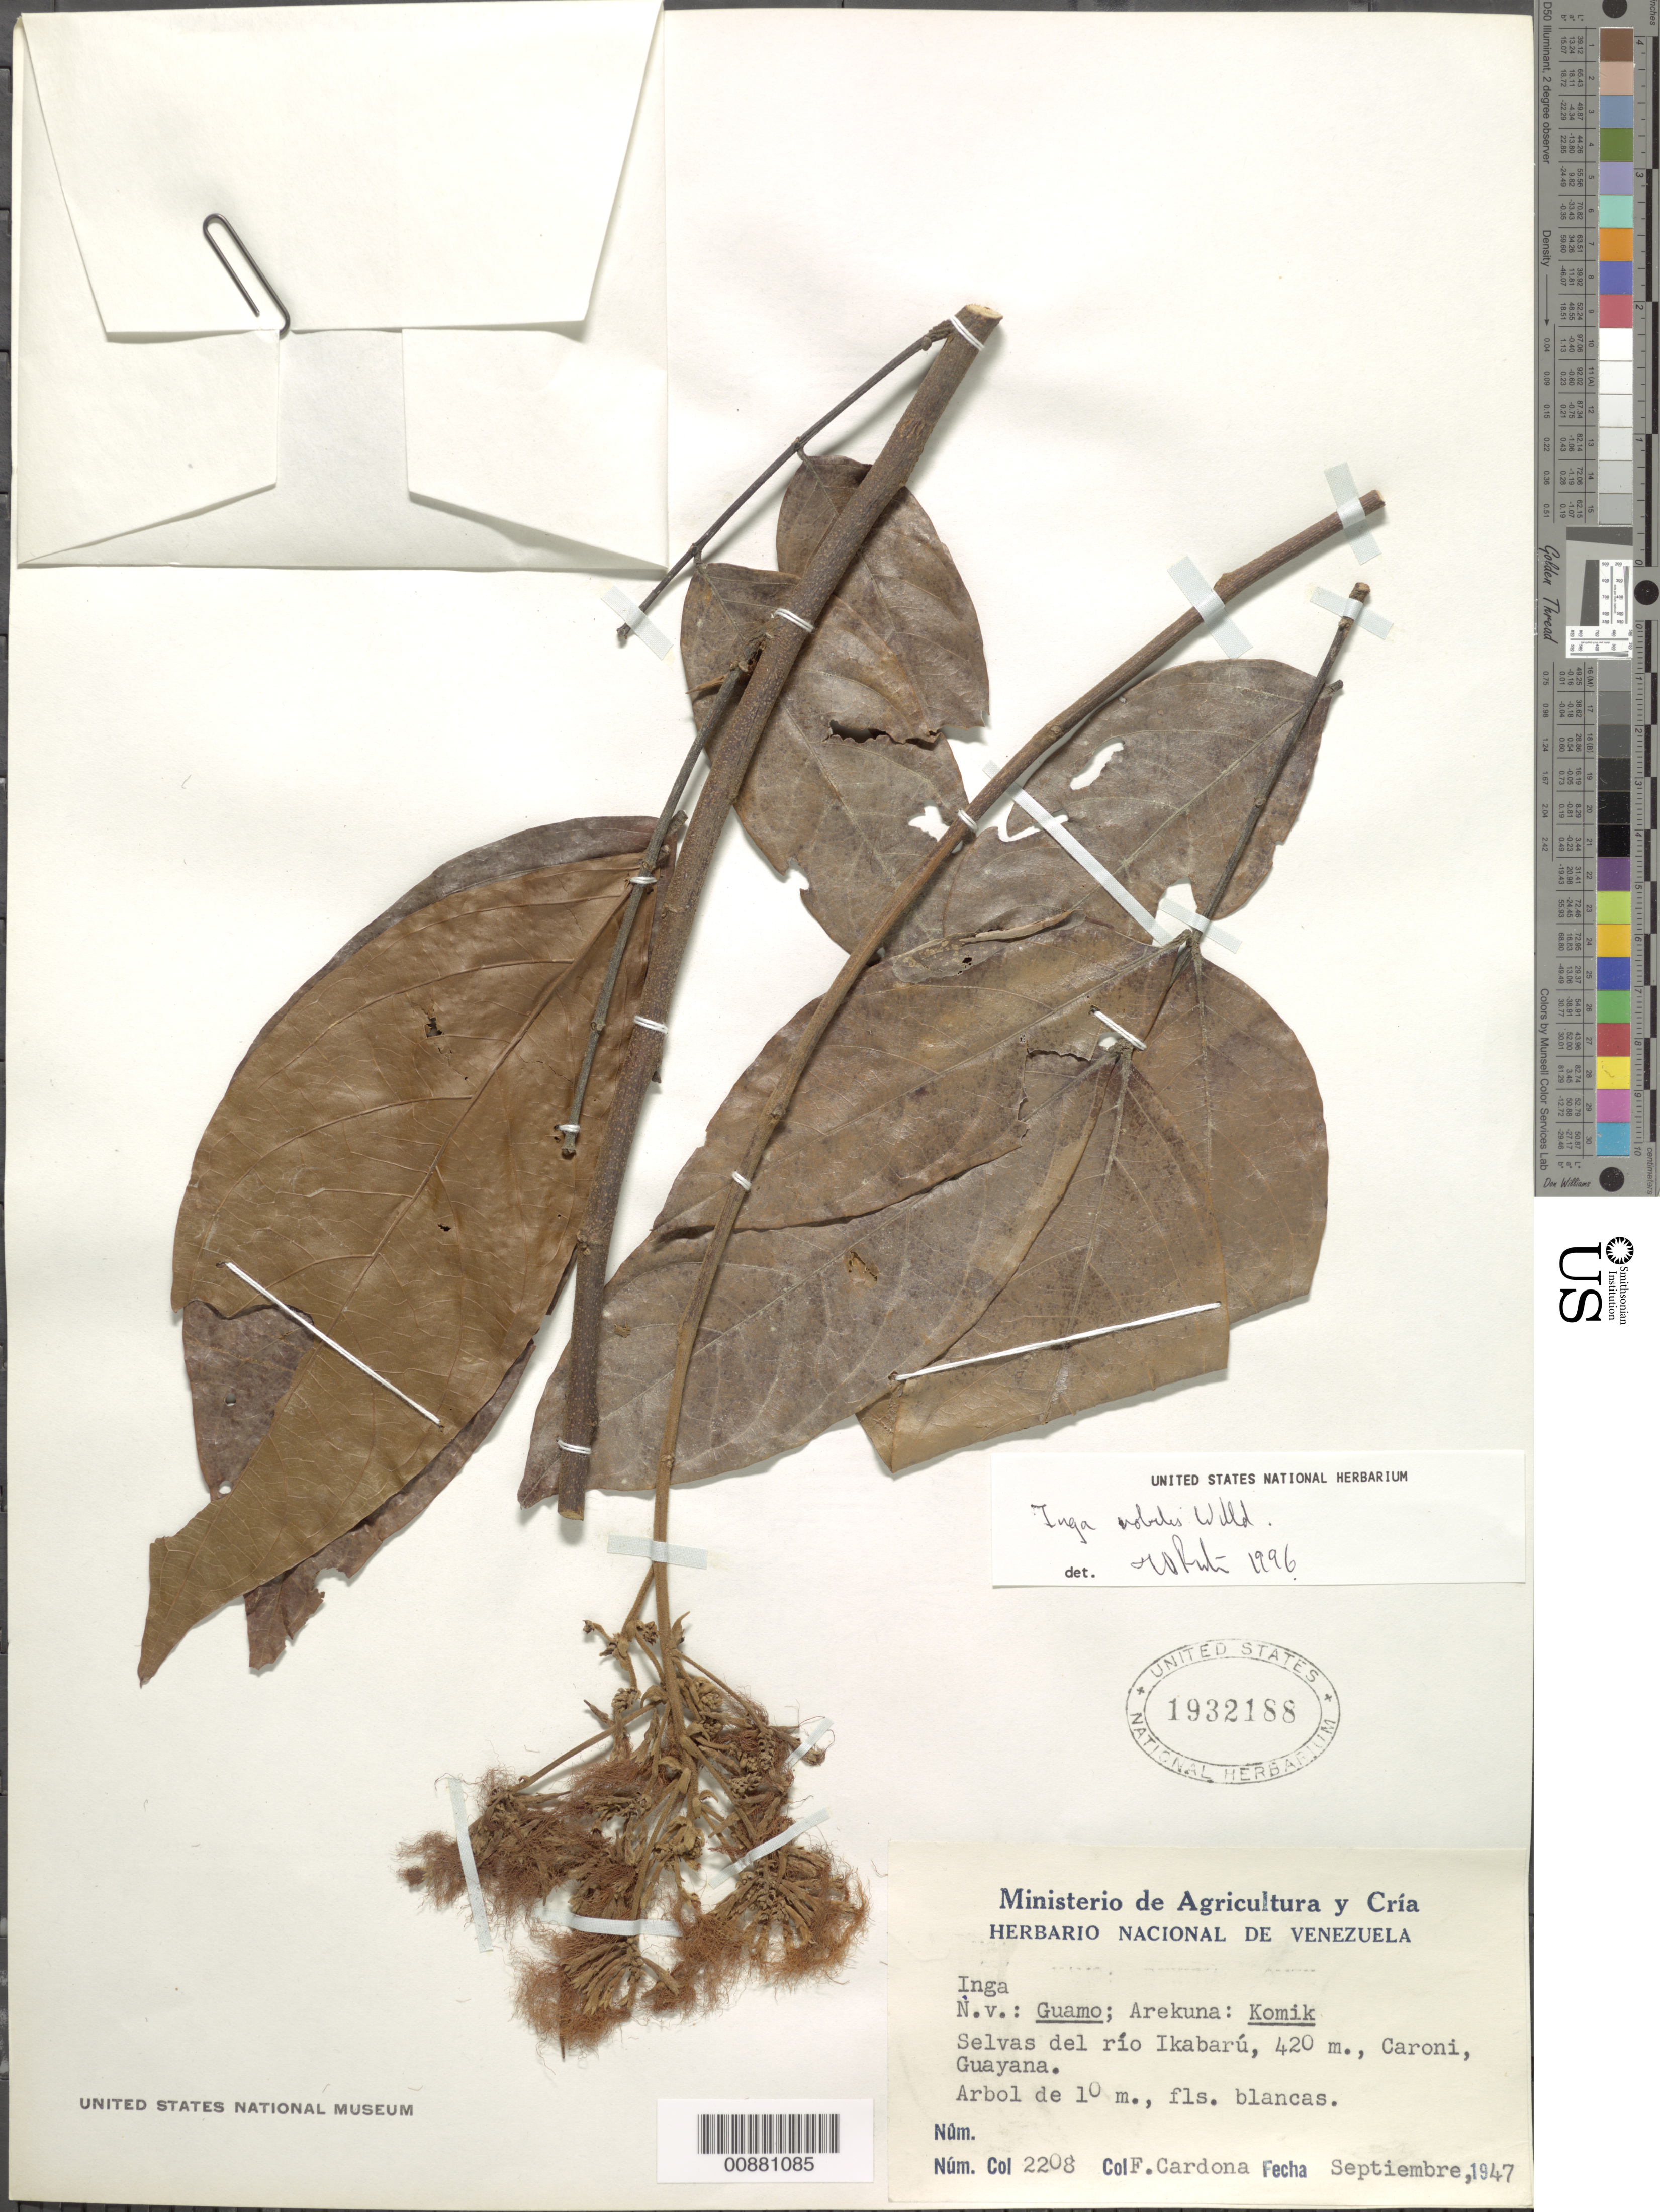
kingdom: Plantae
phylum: Tracheophyta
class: Magnoliopsida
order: Fabales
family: Fabaceae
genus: Inga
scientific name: Inga nobilis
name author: Willd.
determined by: Pennington, T. D., (K)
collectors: F. Cardona Puig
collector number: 2208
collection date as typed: Sep-47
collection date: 1947-09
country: Venezuela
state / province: Bolívar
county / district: Caroni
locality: Río Ikabarú, Caroní (Guayana)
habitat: Selvas del rio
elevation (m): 420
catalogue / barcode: US 1932188